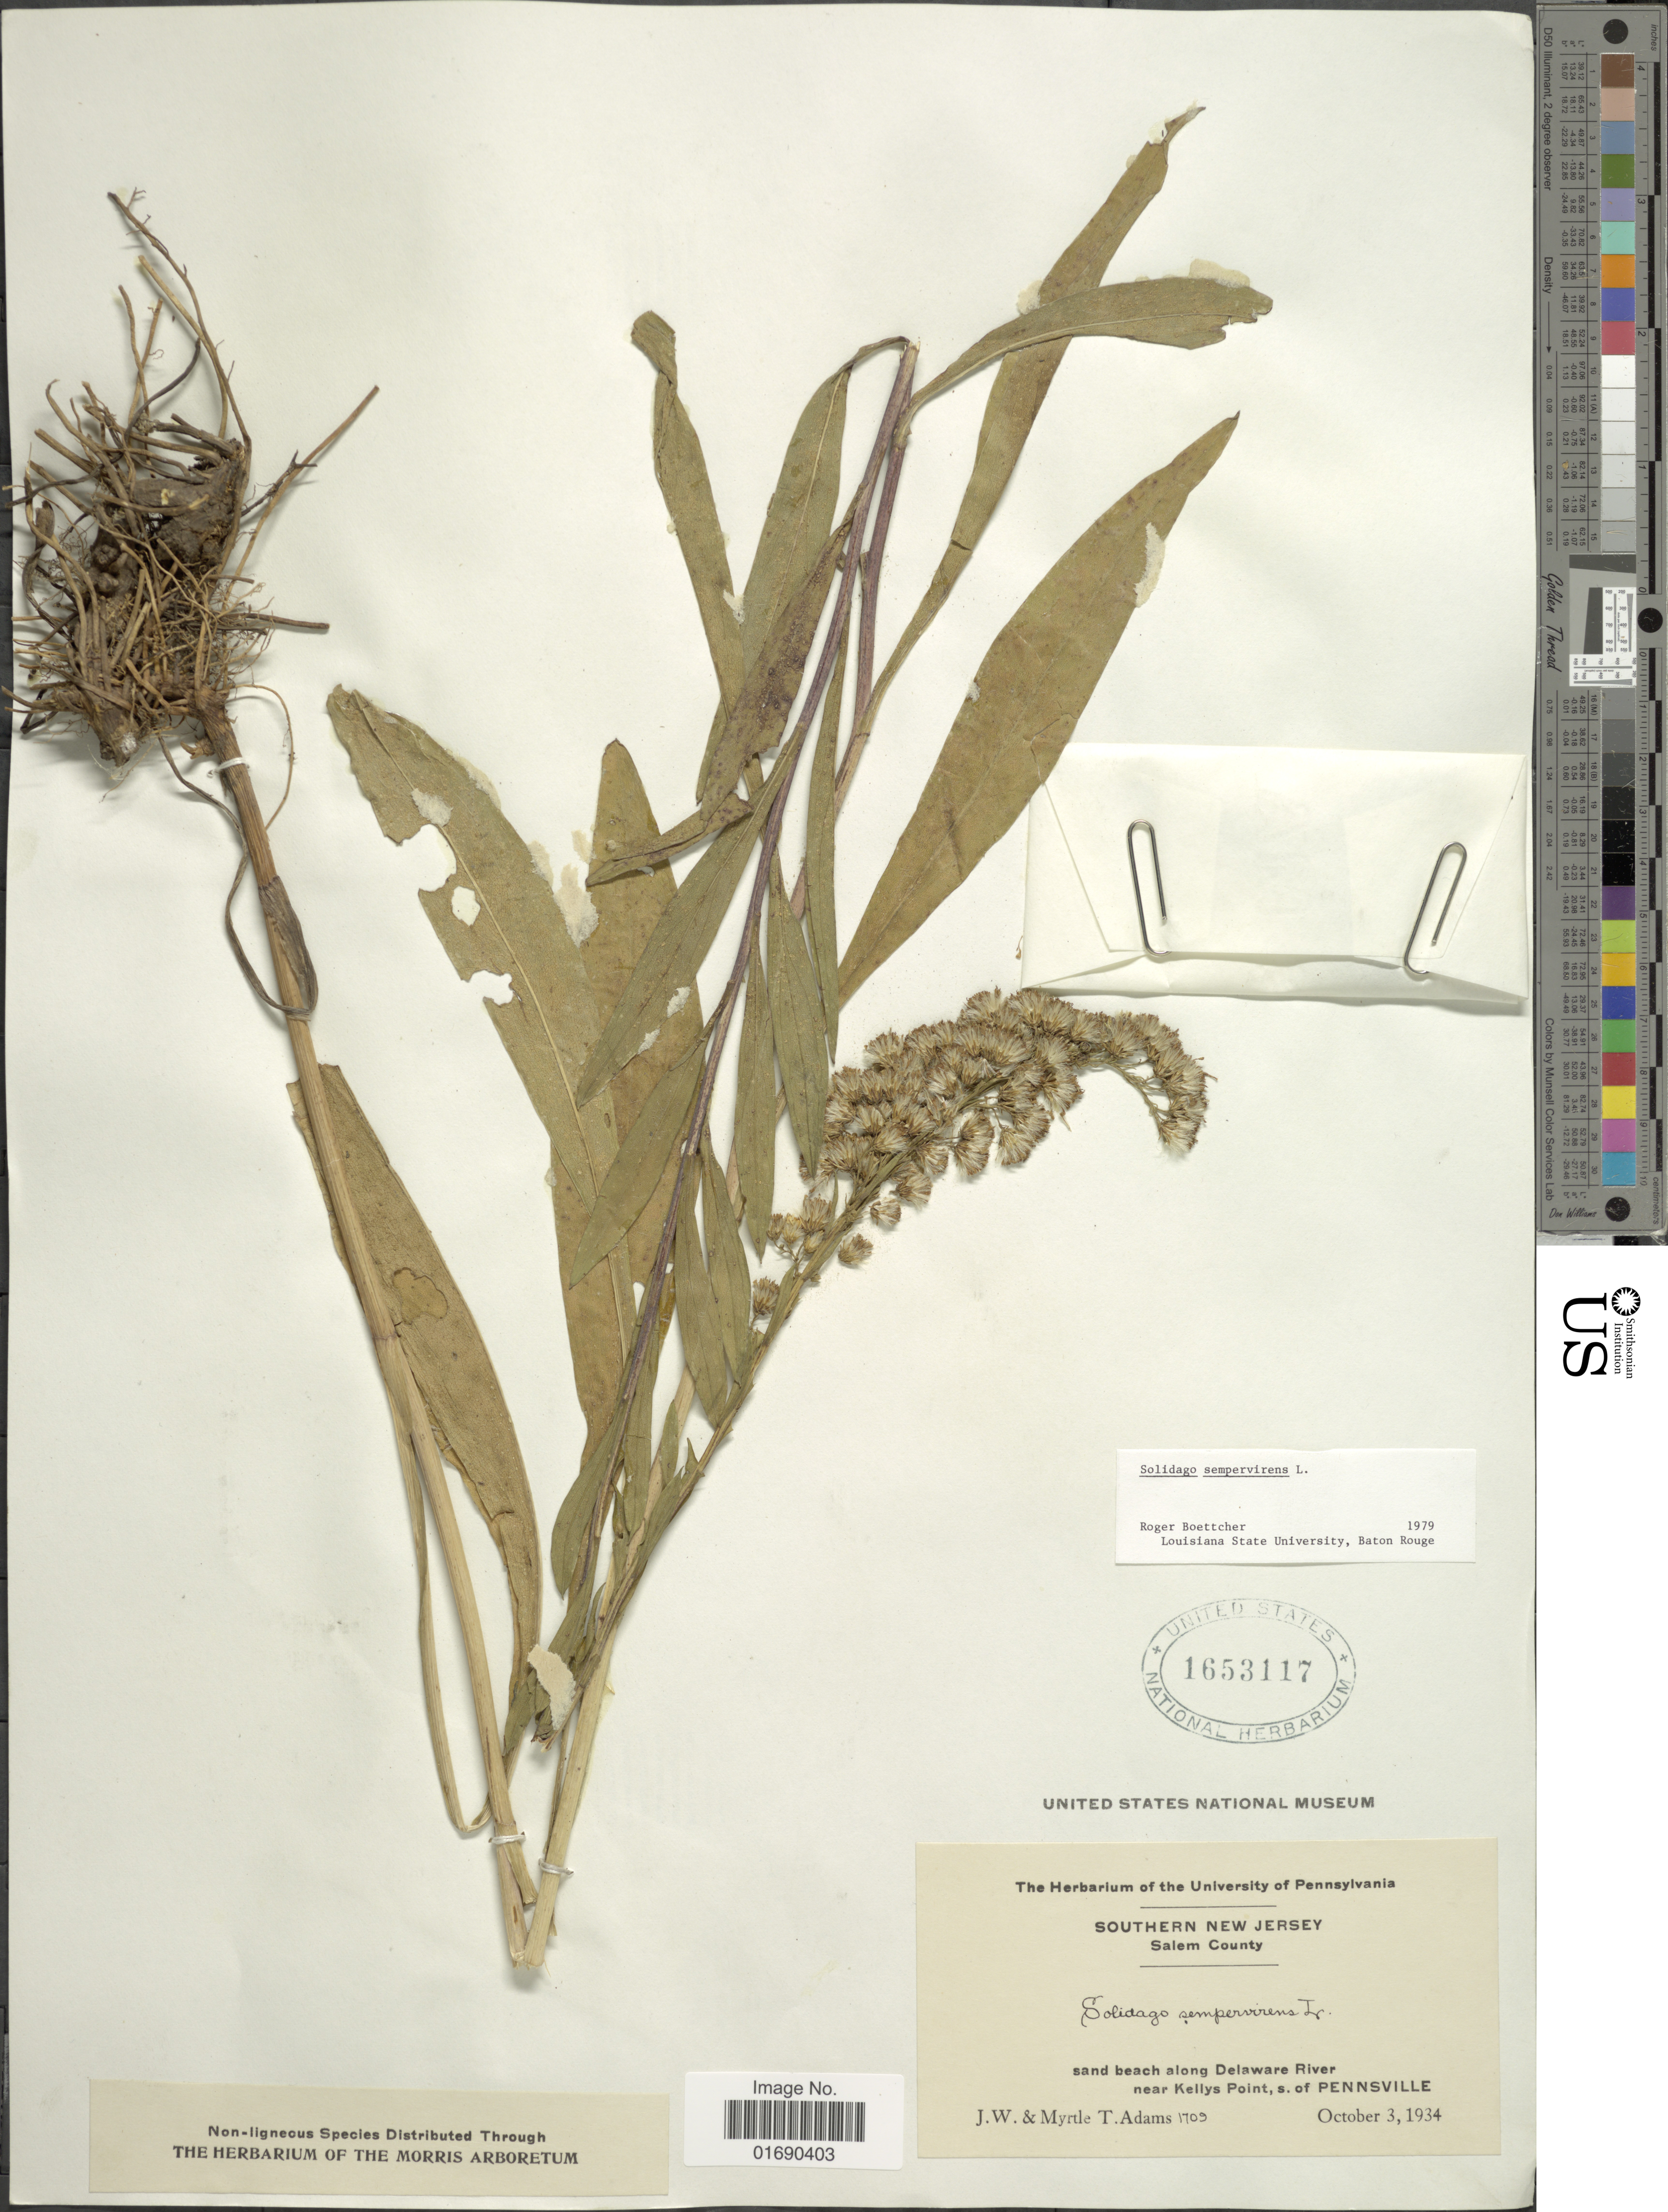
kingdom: Plantae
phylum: Tracheophyta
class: Magnoliopsida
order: Asterales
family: Asteraceae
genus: Solidago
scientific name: Solidago sempervirens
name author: L.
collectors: J. Adams & M. T. Adams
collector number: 1709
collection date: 1934-10-03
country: United States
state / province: New Jersey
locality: Southern New Jersey, Salem County, sand beach along Delaware River near Kellys Point, s. of Pennsville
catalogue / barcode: US 1653117